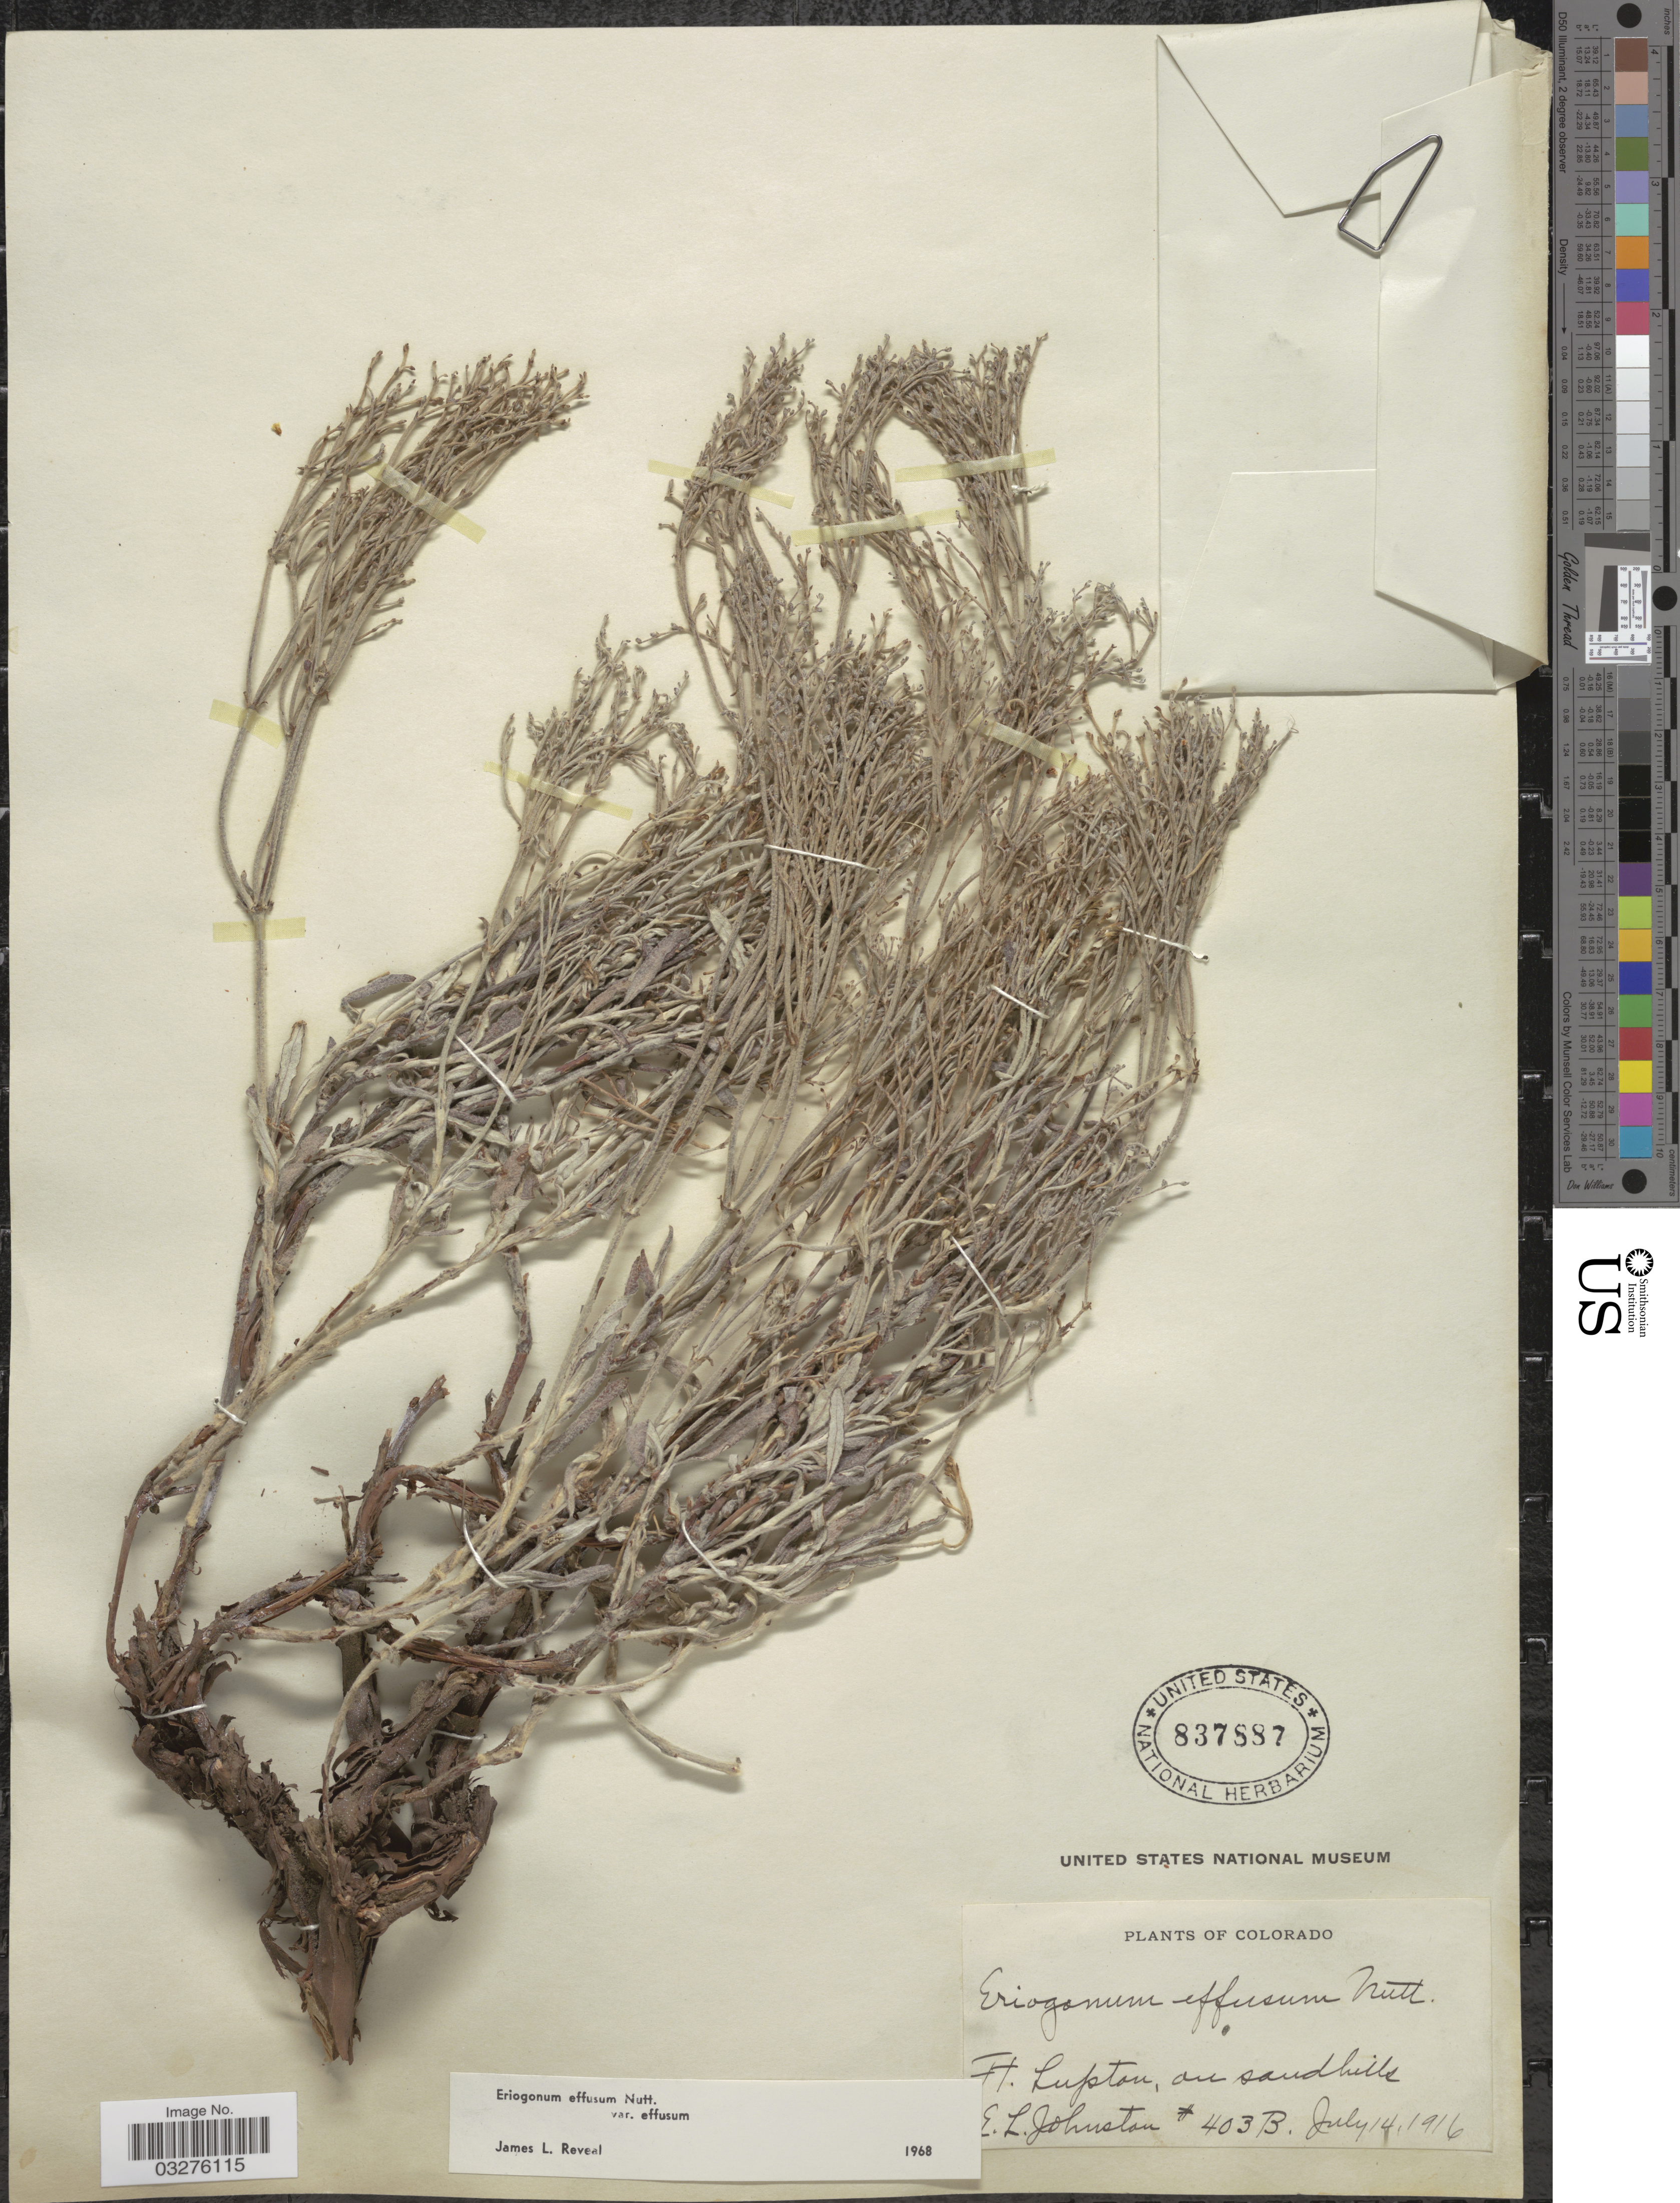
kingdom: Plantae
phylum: Tracheophyta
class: Magnoliopsida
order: Caryophyllales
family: Polygonaceae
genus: Eriogonum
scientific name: Eriogonum effusum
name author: Nutt.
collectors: E. L. Johnston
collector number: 403B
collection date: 1916-07-14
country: United States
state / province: Colorado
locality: Ft. Lupton, on sandhills.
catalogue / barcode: US 837887